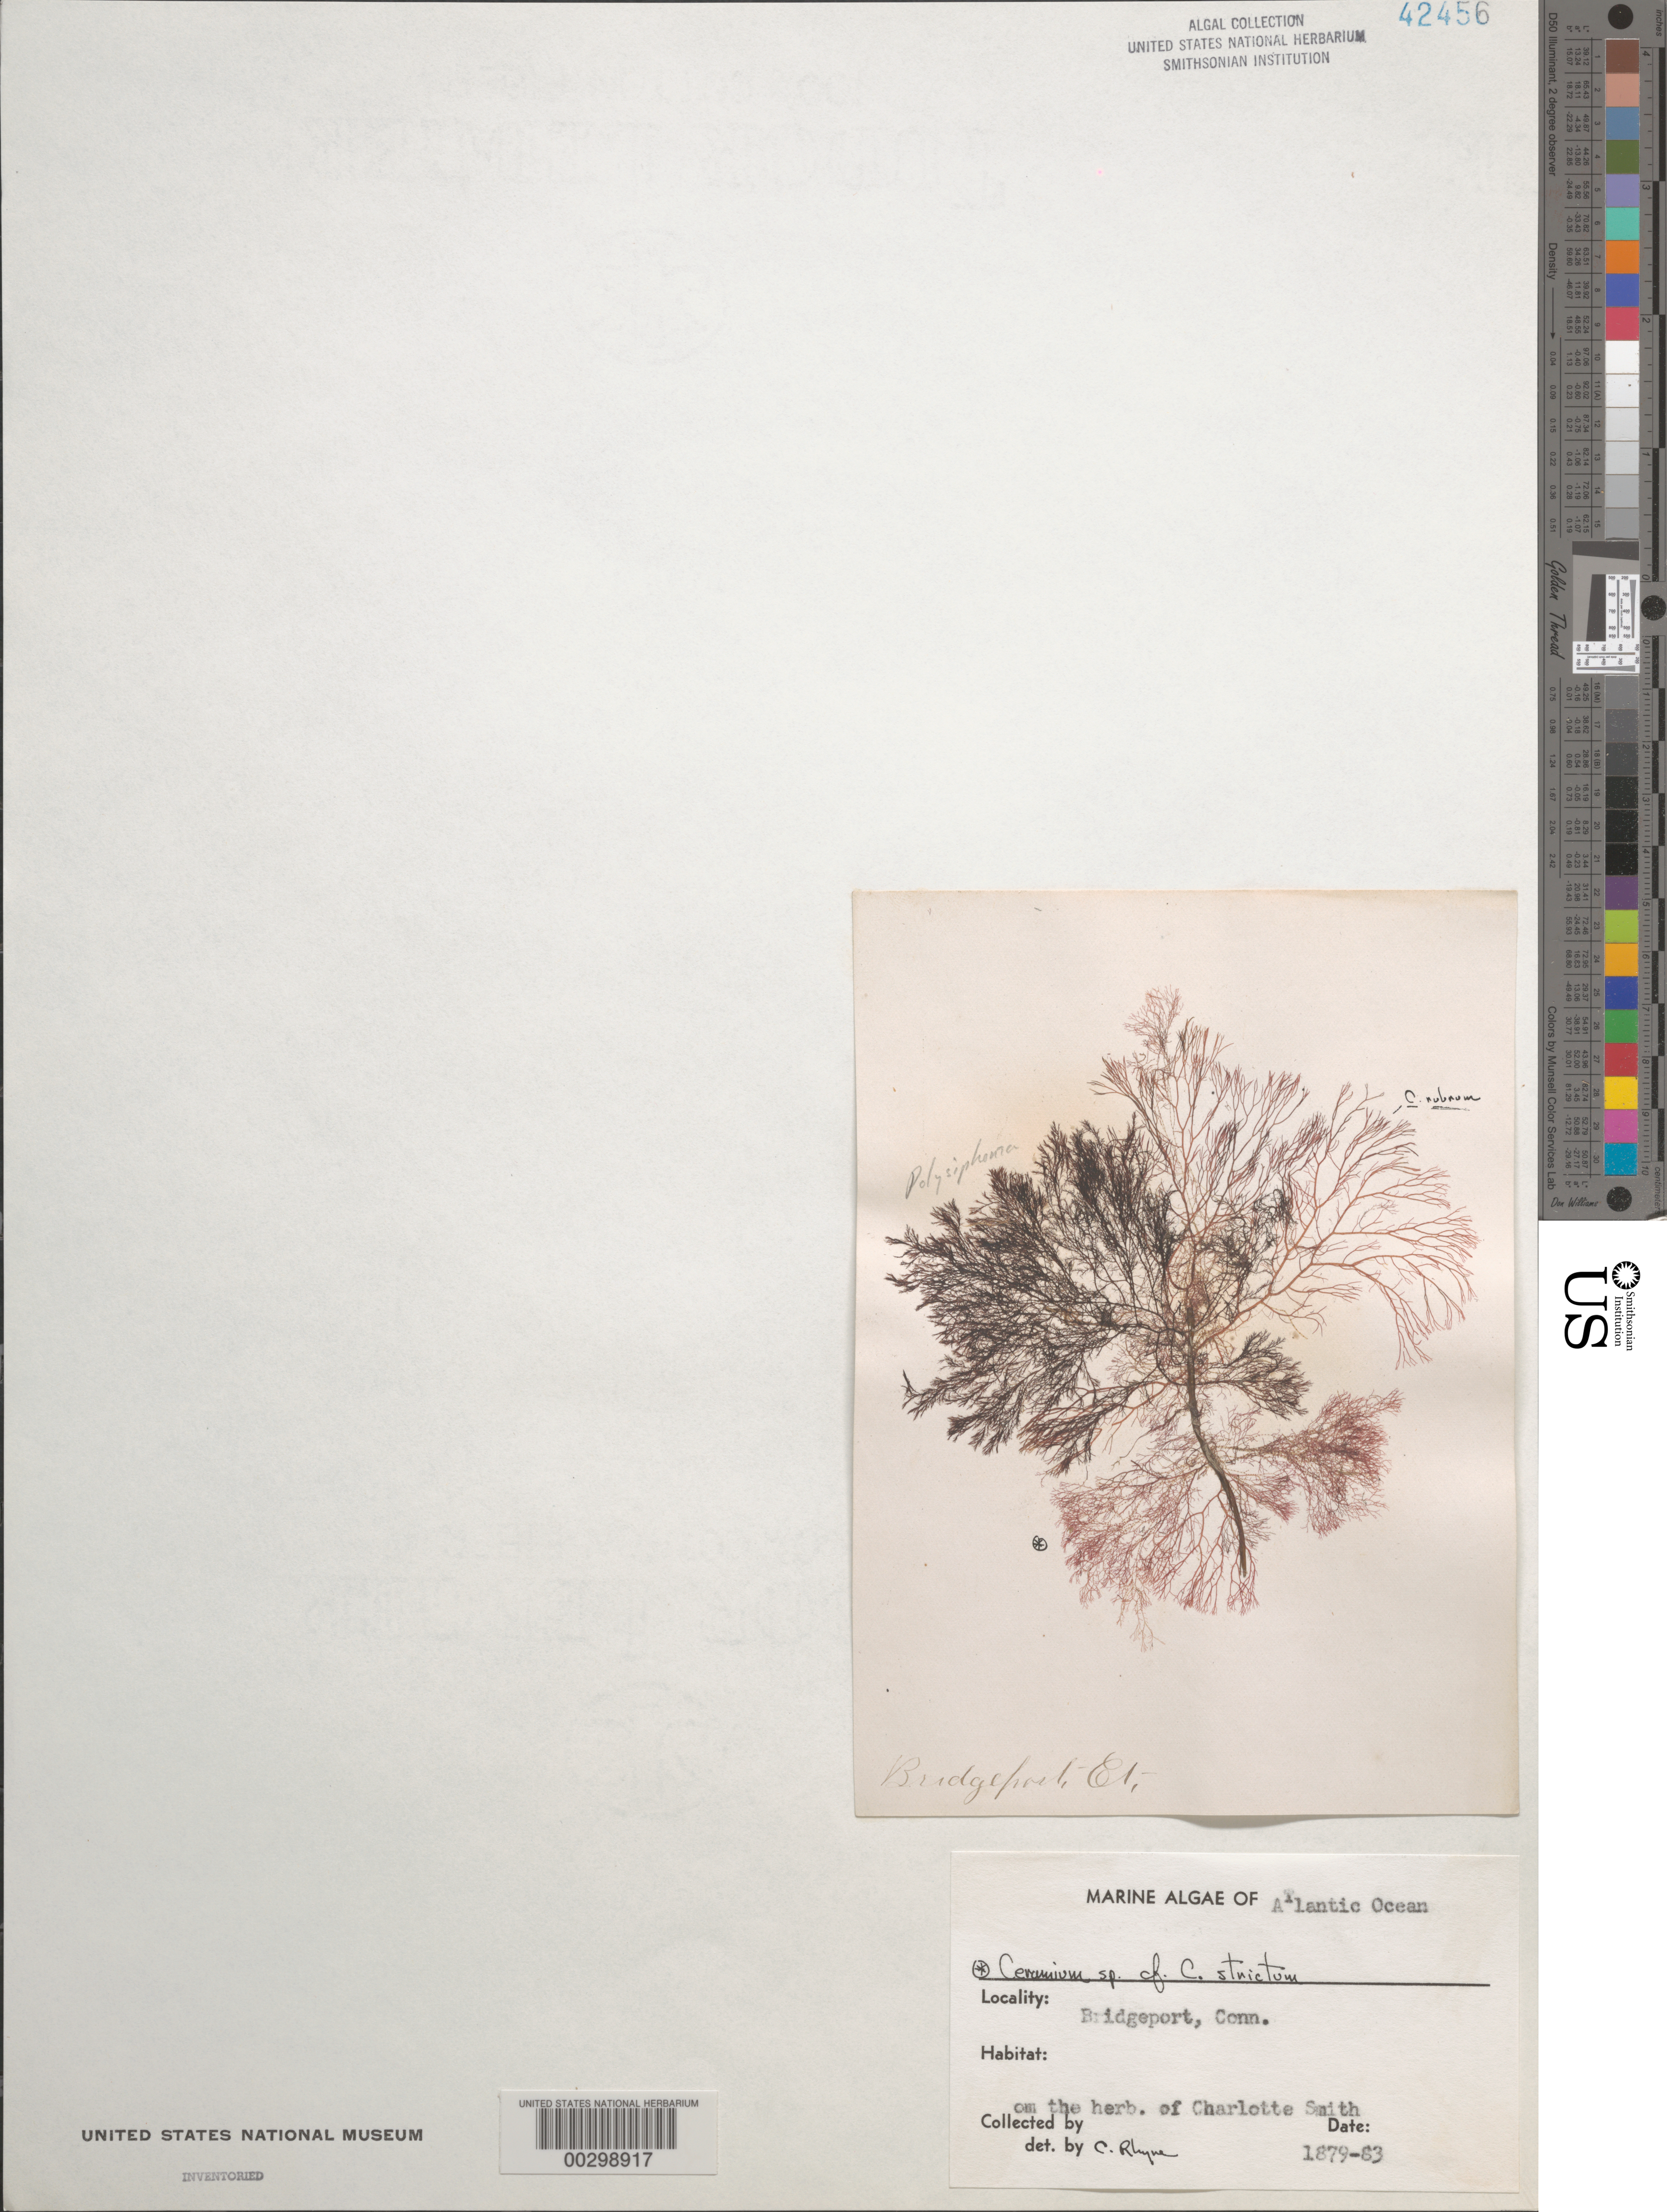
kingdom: Plantae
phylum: Rhodophyta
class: Florideophyceae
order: Ceramiales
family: Ceramiaceae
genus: Ceramium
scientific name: Ceramium strictum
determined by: Rhyne, C. F.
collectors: Charlotte Smith (herbarium)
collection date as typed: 1879 TO -- --- 1883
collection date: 1879/1883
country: United States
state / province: Connecticut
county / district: Fairfield County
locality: Bridgeport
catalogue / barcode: US 42456